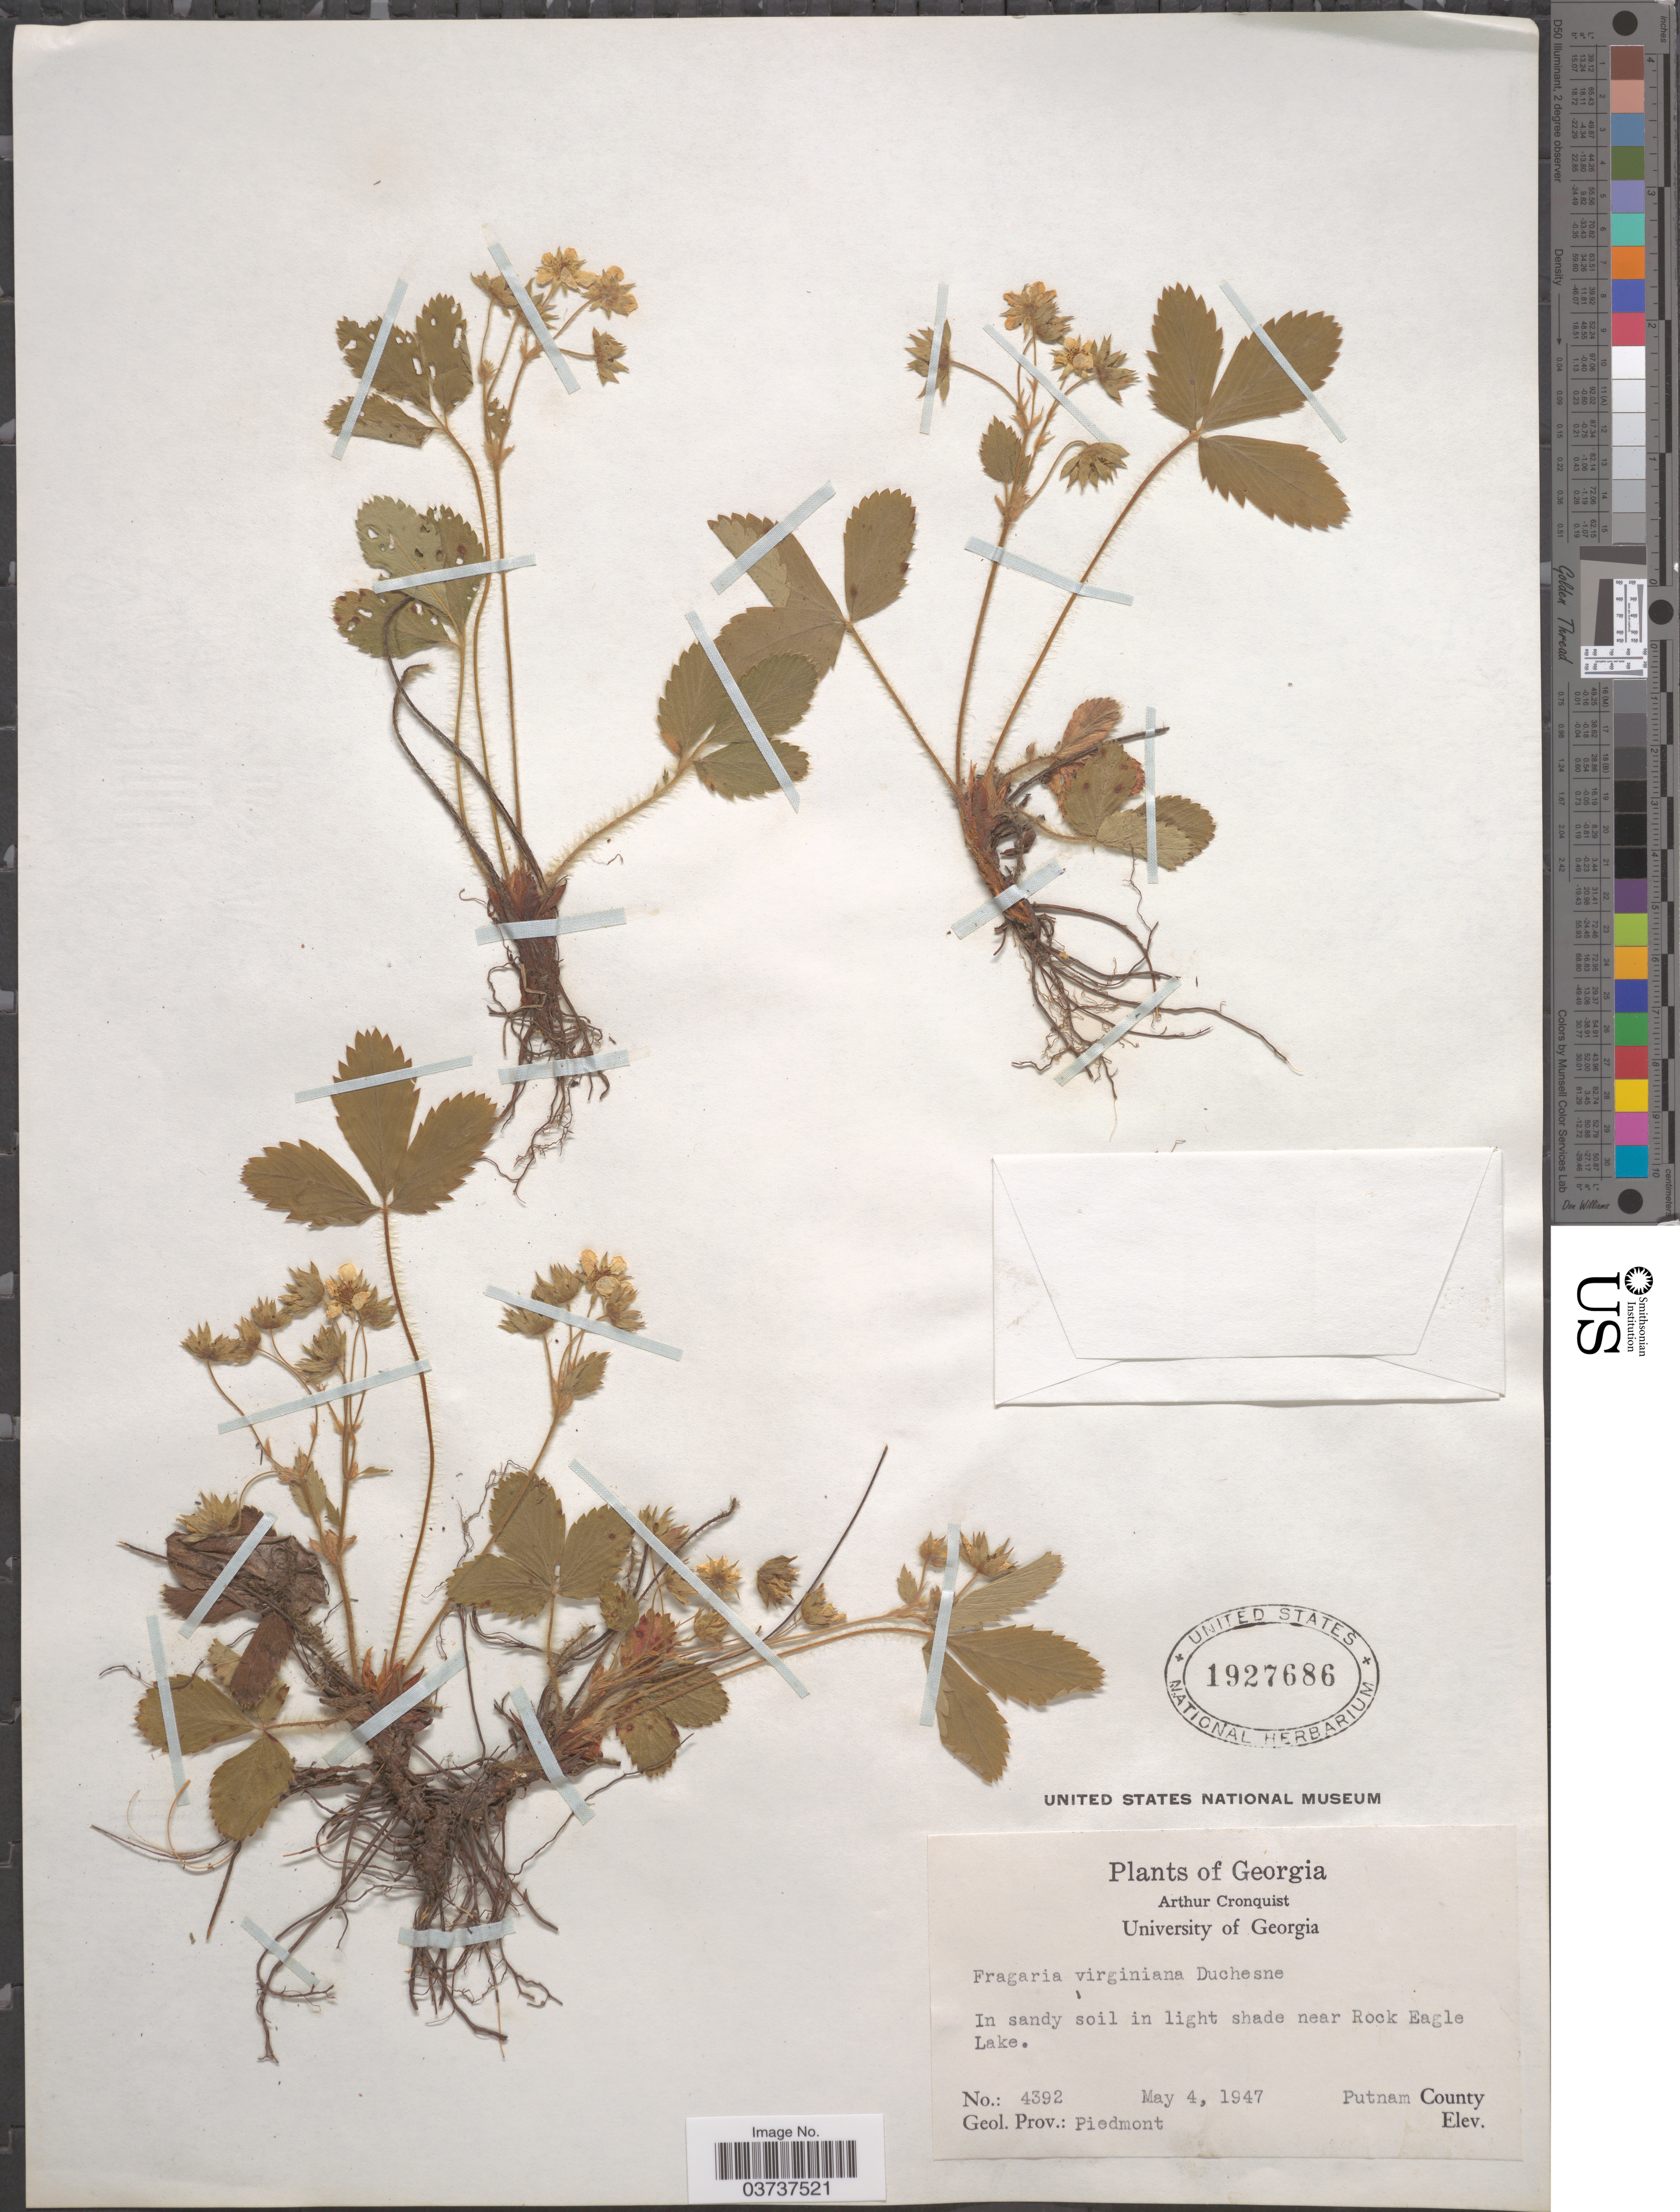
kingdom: Plantae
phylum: Tracheophyta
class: Magnoliopsida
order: Rosales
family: Rosaceae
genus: Fragaria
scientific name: Fragaria virginiana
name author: Mill.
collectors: A. J. Cronquist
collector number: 4392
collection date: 1947-05-04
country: United States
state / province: Georgia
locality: Near Rock Eagle Lake. Putnam County. Geol. Prov.: Piedmont.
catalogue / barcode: US 1927686